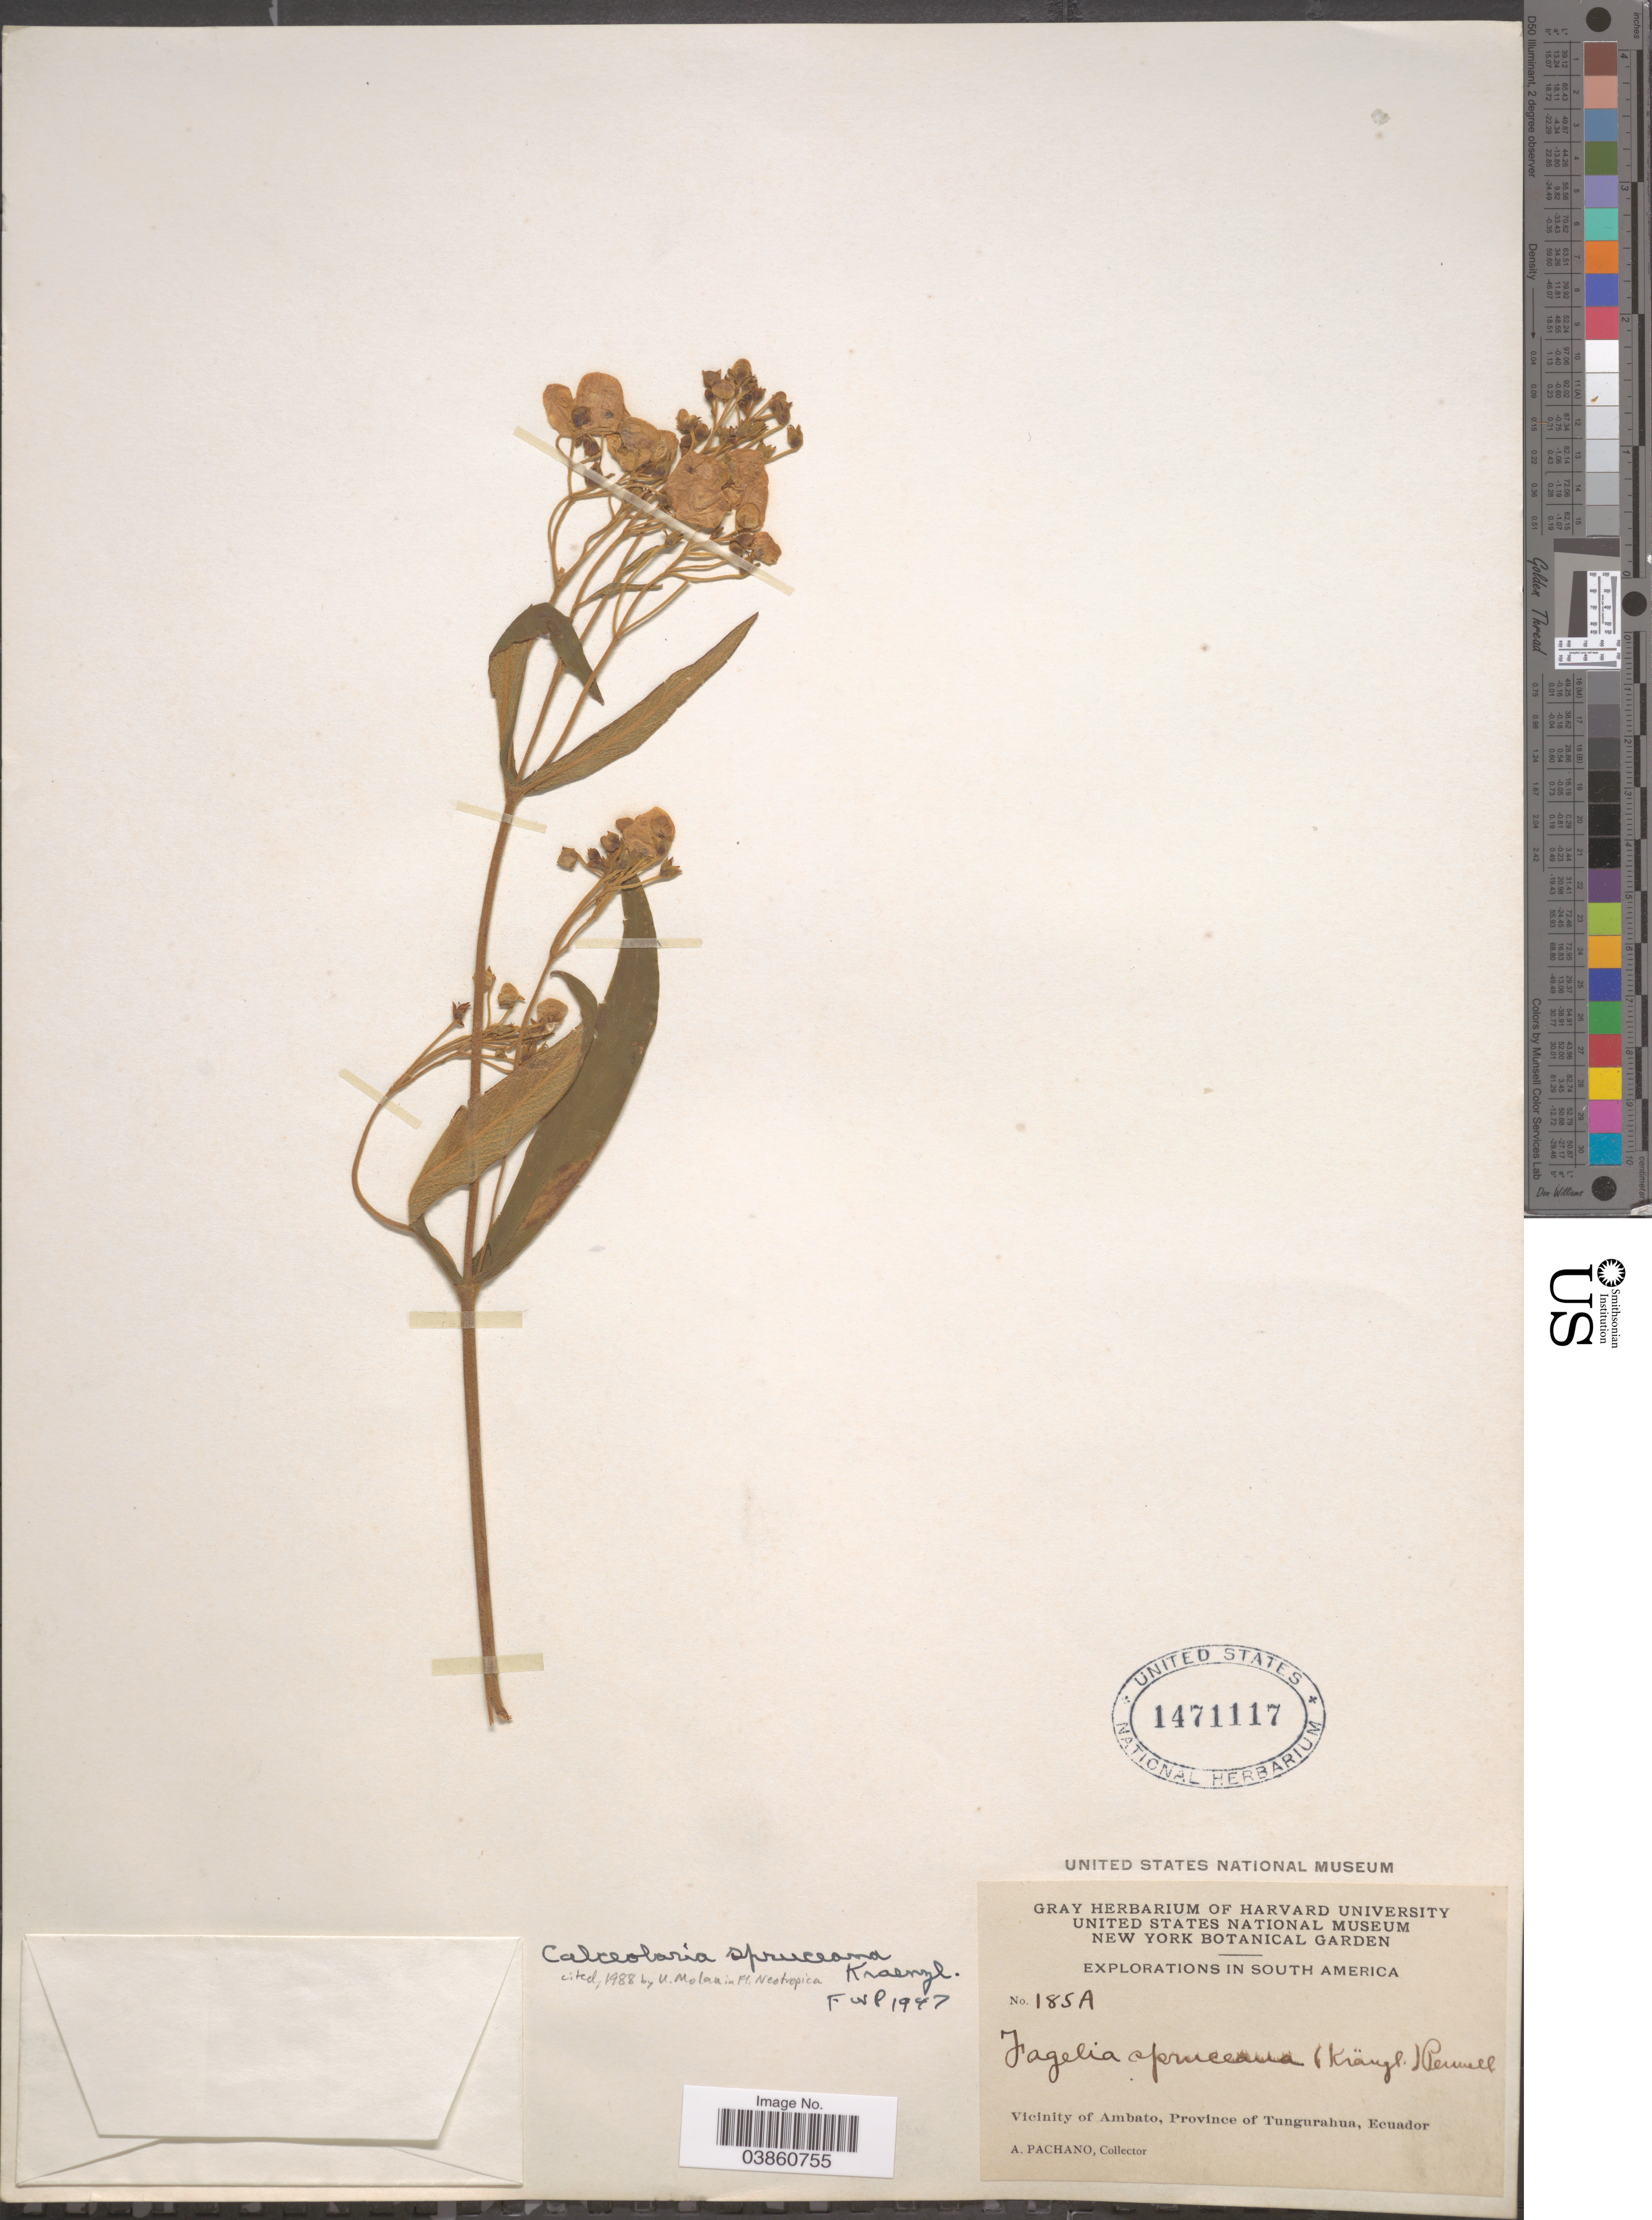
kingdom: Plantae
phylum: Tracheophyta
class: Magnoliopsida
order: Lamiales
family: Calceolariaceae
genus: Calceolaria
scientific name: Calceolaria spruceana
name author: Kraenzl.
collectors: A. Pachano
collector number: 185A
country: Ecuador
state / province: Tungurahua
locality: Vicinity of Ambato.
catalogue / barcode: US 1471117